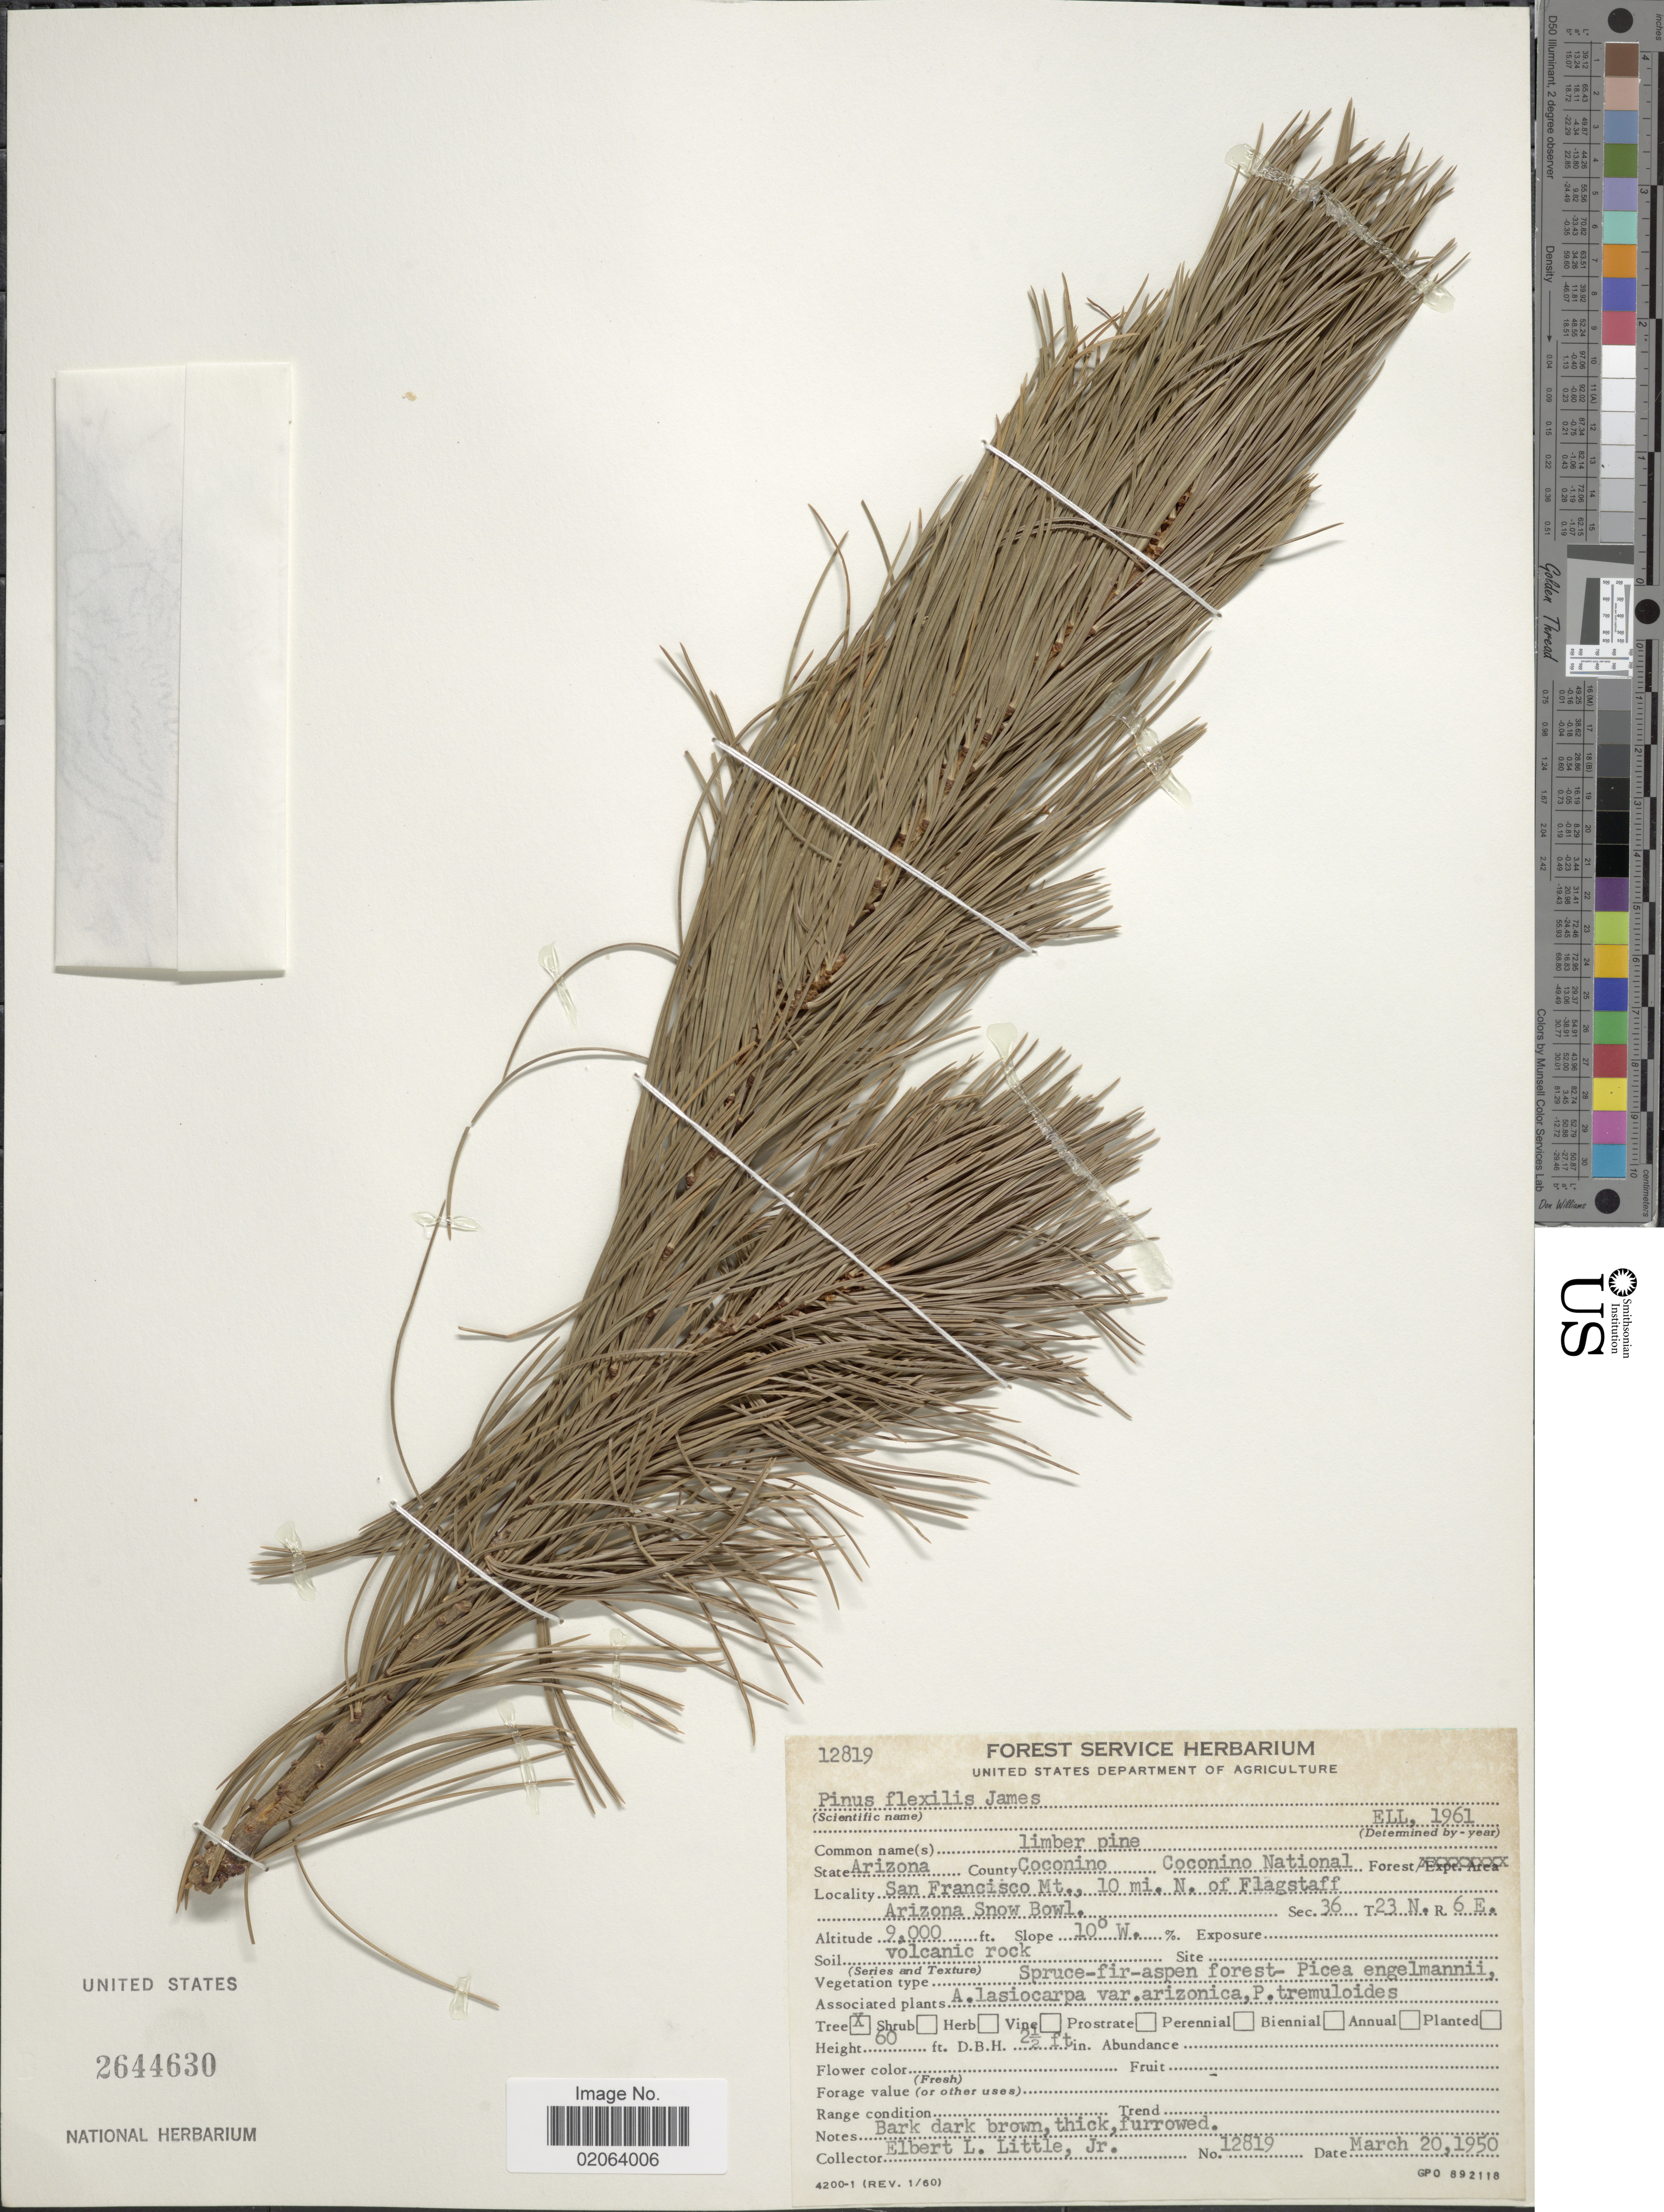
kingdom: Plantae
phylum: Tracheophyta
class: Pinopsida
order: Pinales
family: Pinaceae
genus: Pinus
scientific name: Pinus flexilis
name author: E. James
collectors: E. L. Little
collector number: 12819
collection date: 1950-03-20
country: United States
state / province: Arizona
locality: County Coconino. Coconino National Forest. San Francisco Mt., 10 mi. N. of Flagstaff. Arizona Snow Bowl. Sec. 36 T. 23 N. R. 6 E.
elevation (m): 2743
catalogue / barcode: US 2644630